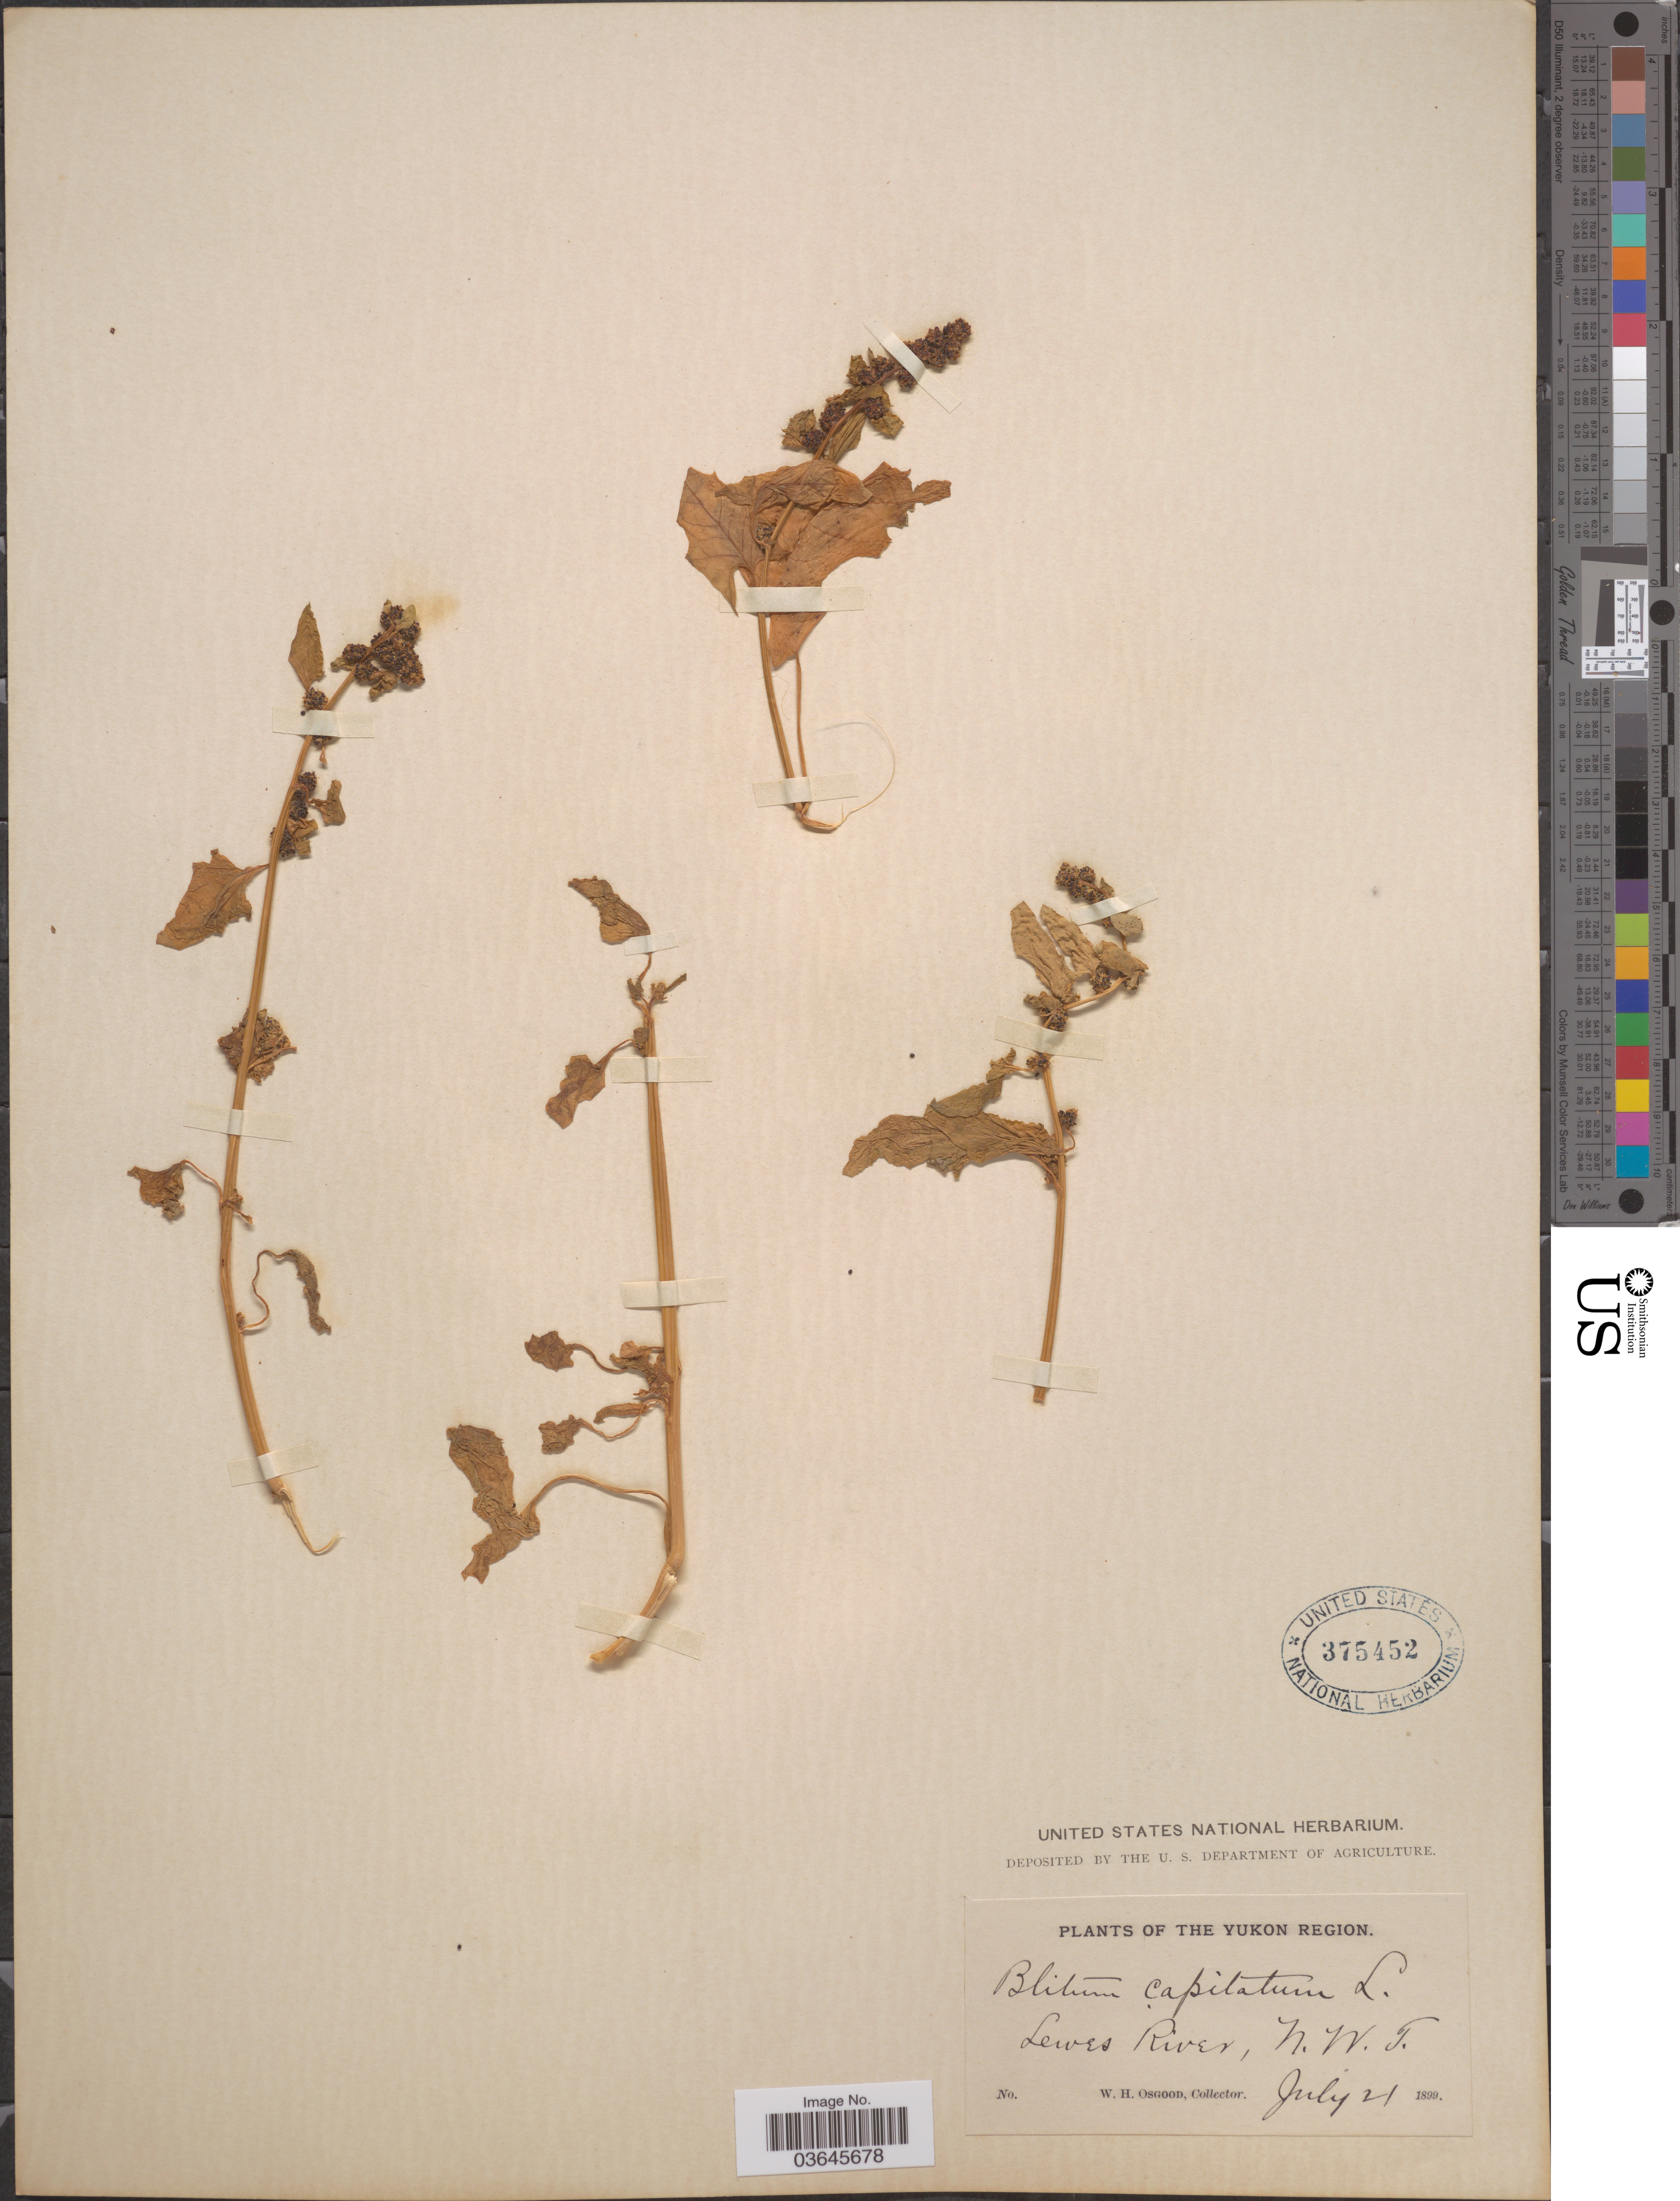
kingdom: Plantae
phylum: Tracheophyta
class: Magnoliopsida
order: Caryophyllales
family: Amaranthaceae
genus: Blitum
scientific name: Blitum capitatum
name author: L.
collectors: W. Osgood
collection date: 1899-07-21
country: Canada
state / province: Northwest Territories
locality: The Yukon Region. Lewes River.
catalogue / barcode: US 375452